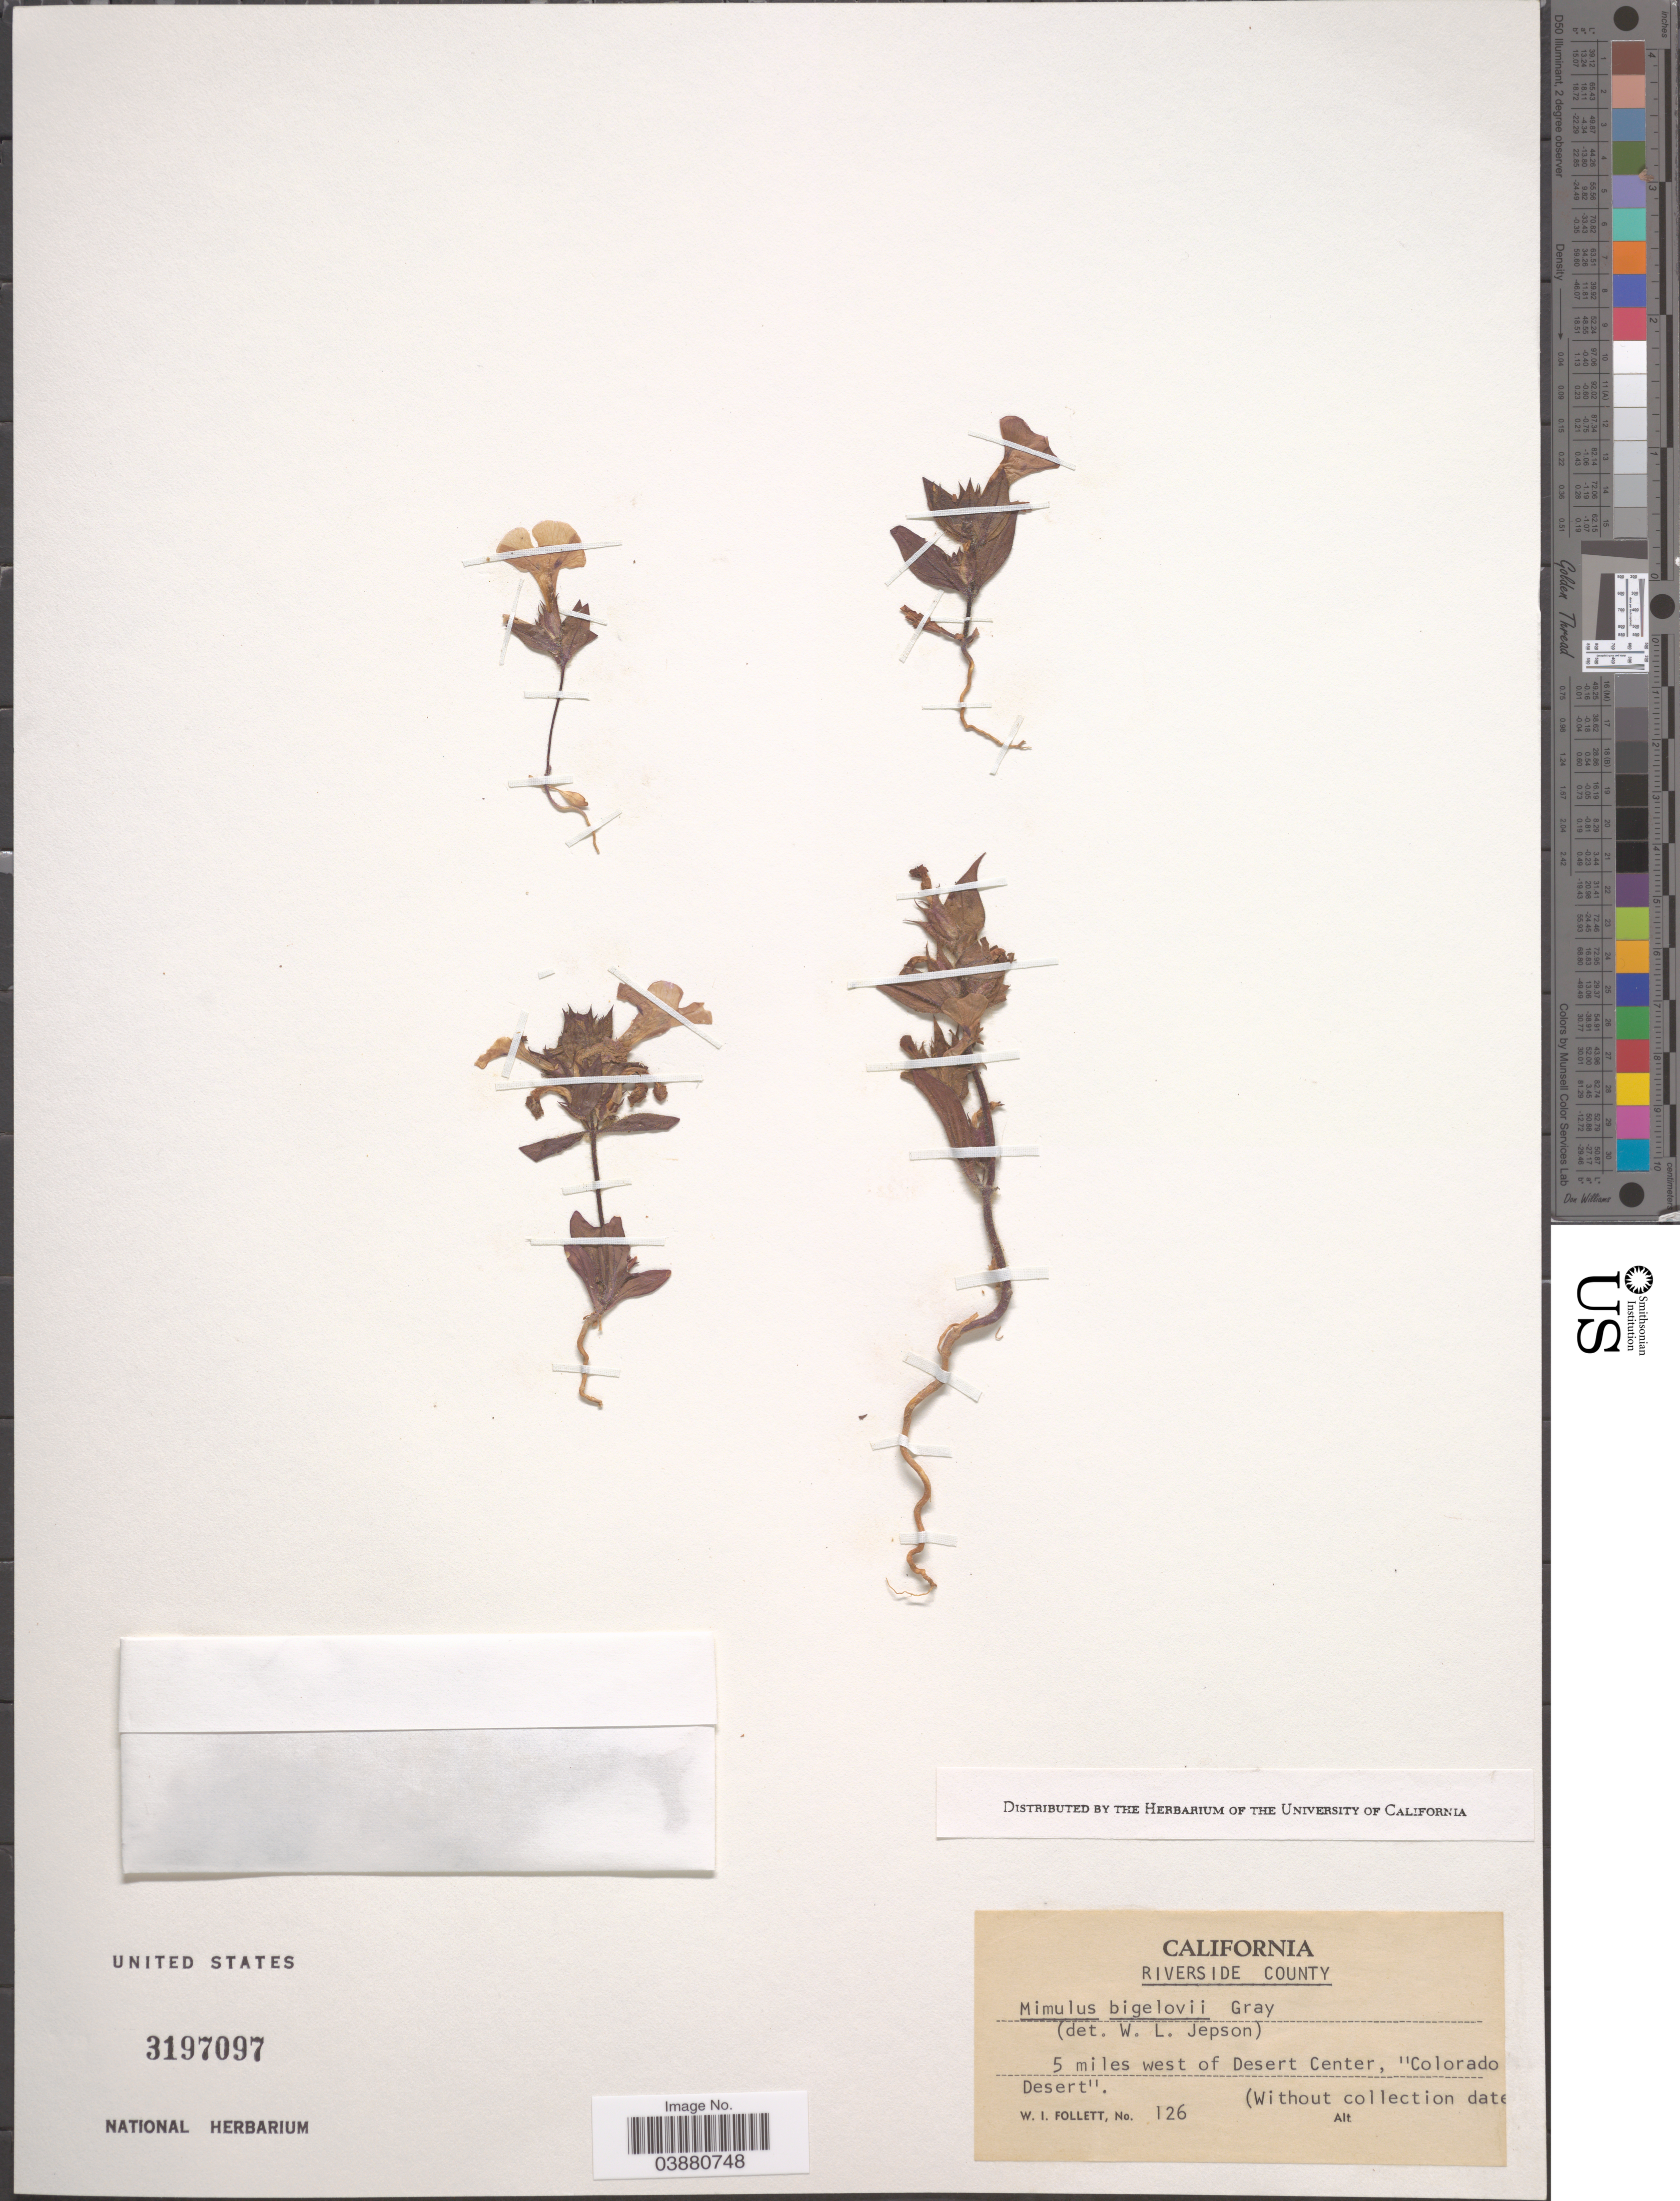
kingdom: Plantae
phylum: Tracheophyta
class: Magnoliopsida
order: Lamiales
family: Phrymaceae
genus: Mimulus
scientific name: Mimulus bigelovii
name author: (A. Gray) G.L. Nesom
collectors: W. Follett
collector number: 126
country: United States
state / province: California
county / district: Riverside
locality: Riverside County. 5 miles west of Desert Center, "Colorado Desert".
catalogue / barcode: US 3197097